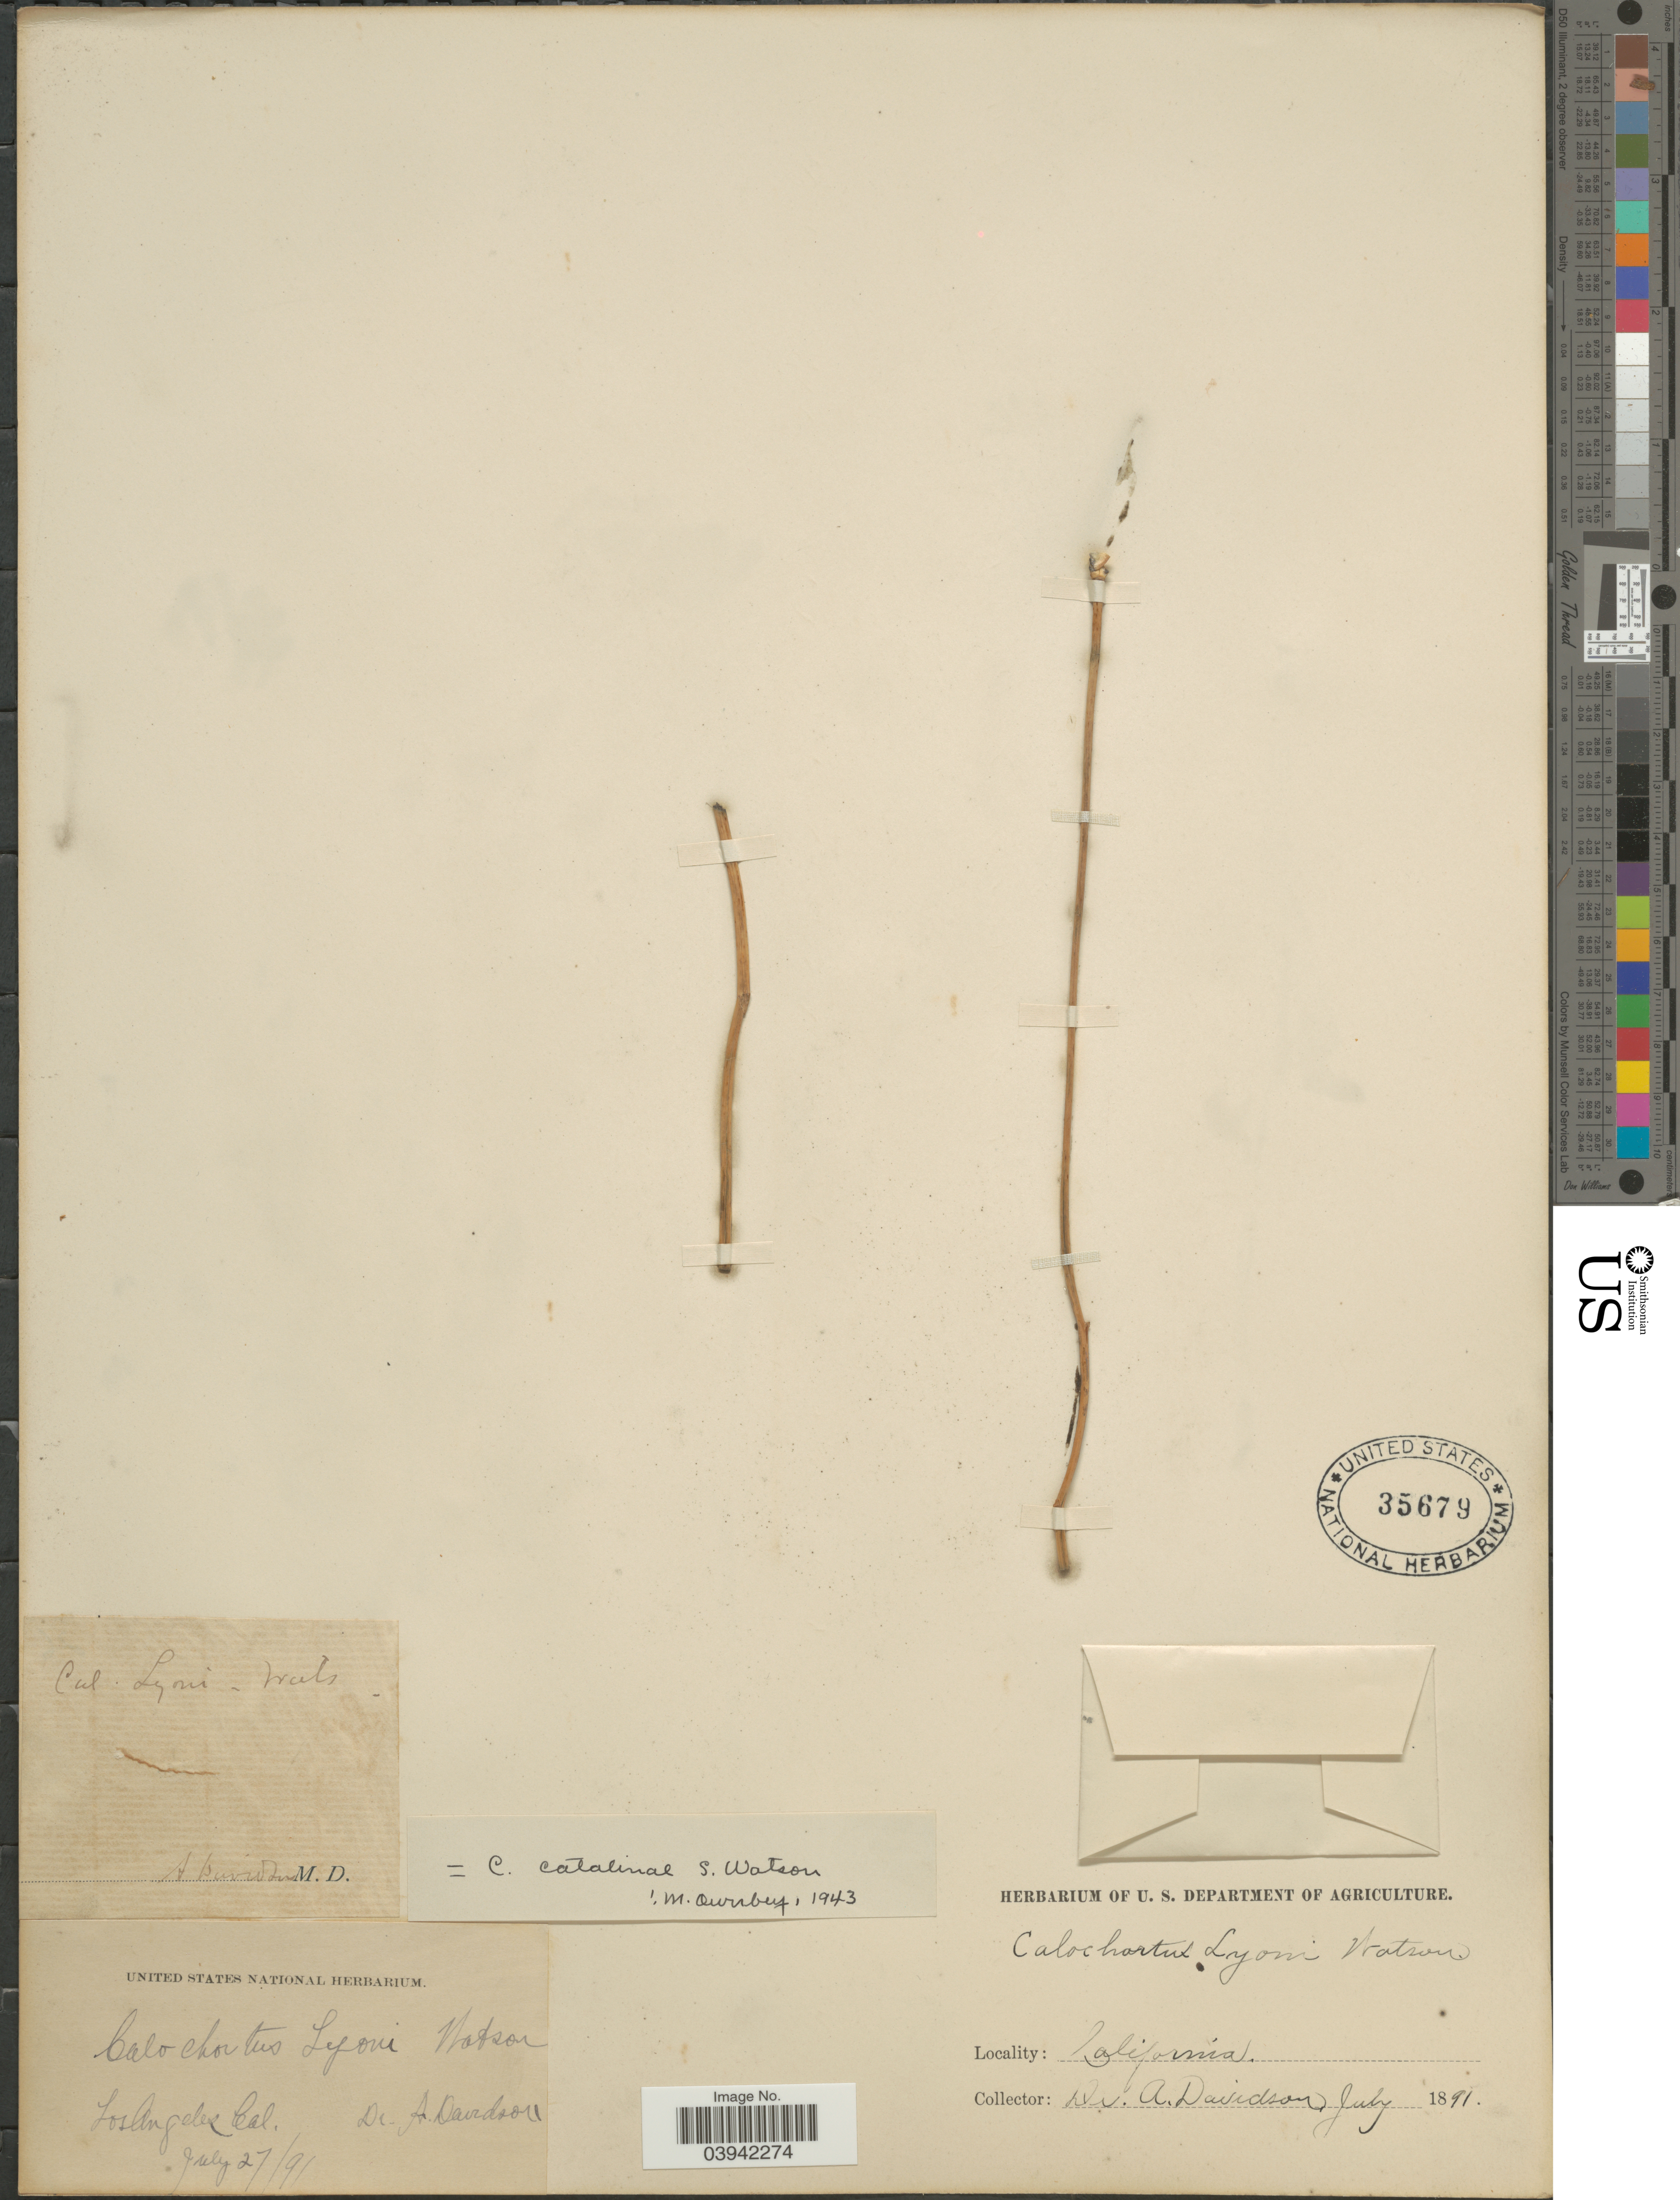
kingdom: Plantae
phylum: Tracheophyta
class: Liliopsida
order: Liliales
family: Liliaceae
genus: Calochortus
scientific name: Calochortus catalinae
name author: S. Watson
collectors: A. Davidson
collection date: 1891-07-27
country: United States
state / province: California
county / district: Los Angeles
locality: Los Angeles.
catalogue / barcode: US 35679